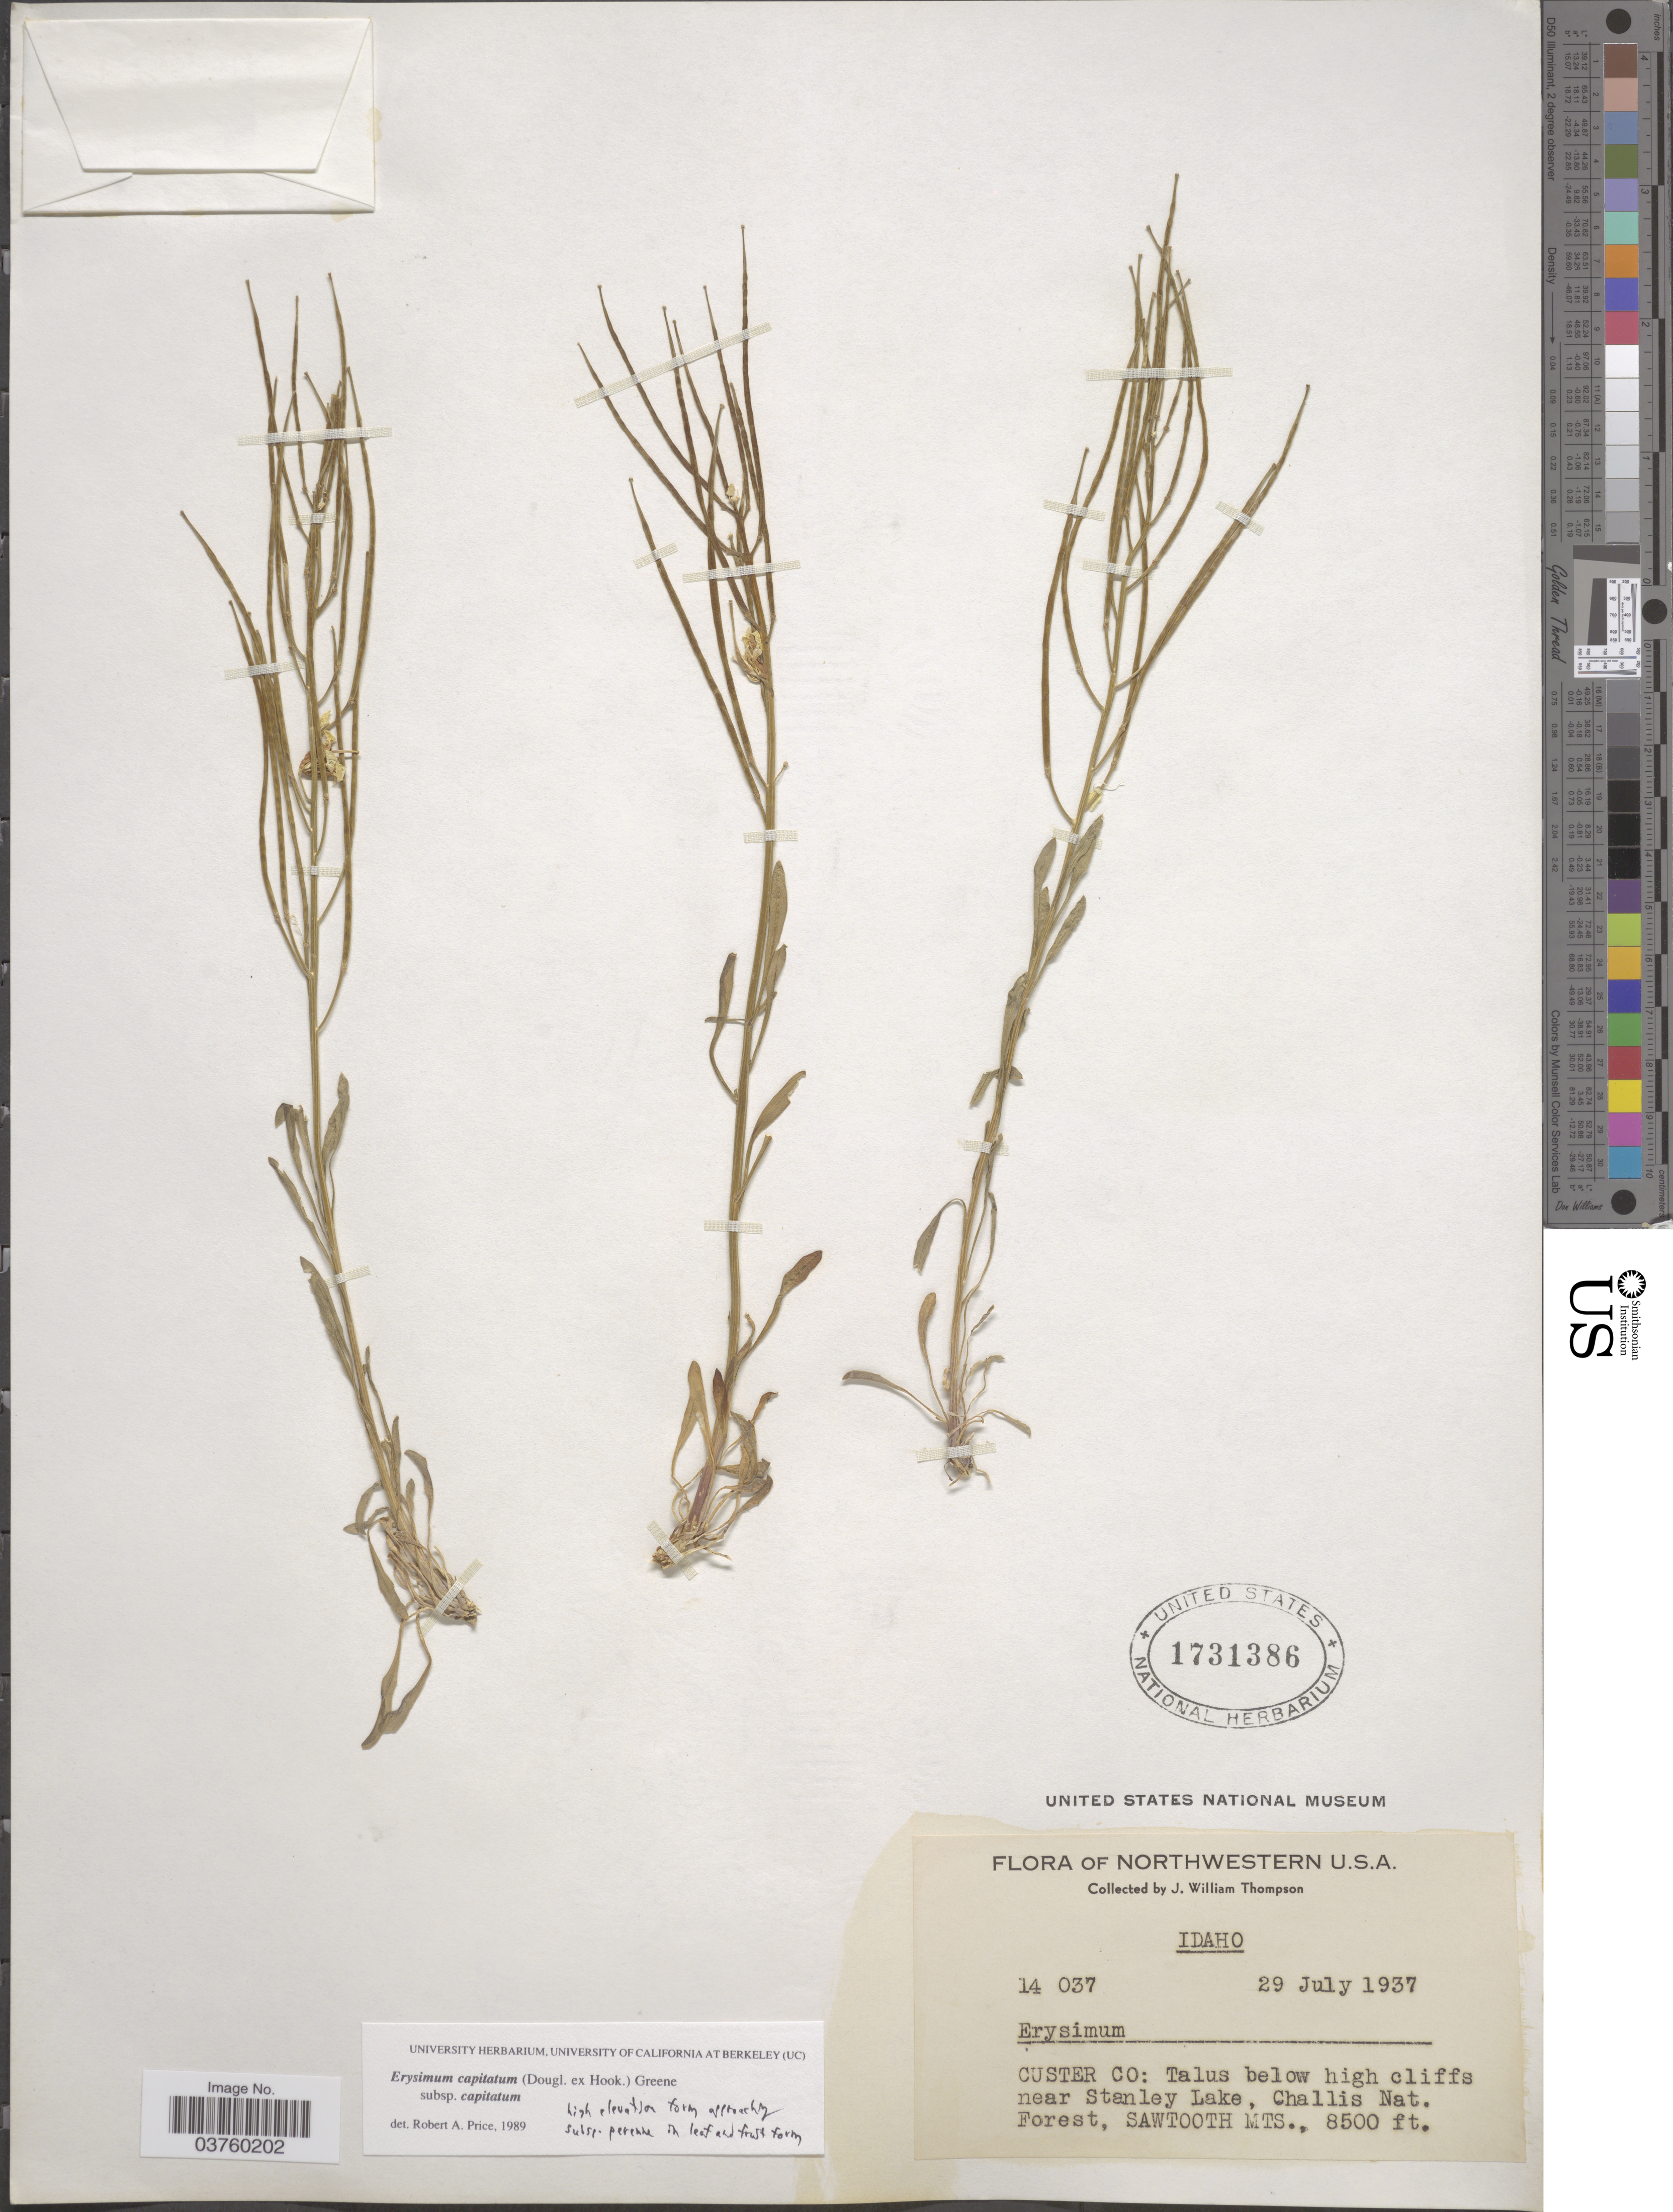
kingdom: Plantae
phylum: Tracheophyta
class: Magnoliopsida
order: Brassicales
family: Brassicaceae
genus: Erysimum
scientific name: Erysimum capitatum subsp. capitatum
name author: (Douglas ex Hook.) Greene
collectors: J. W. Thompson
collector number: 14037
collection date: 1937-07-29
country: United States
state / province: Idaho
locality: Custer Co: Talus below high cliffs near Stanley Lake, Challis Nat. Forest, Sawtooth Mts.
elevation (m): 2591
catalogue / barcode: US 1731386